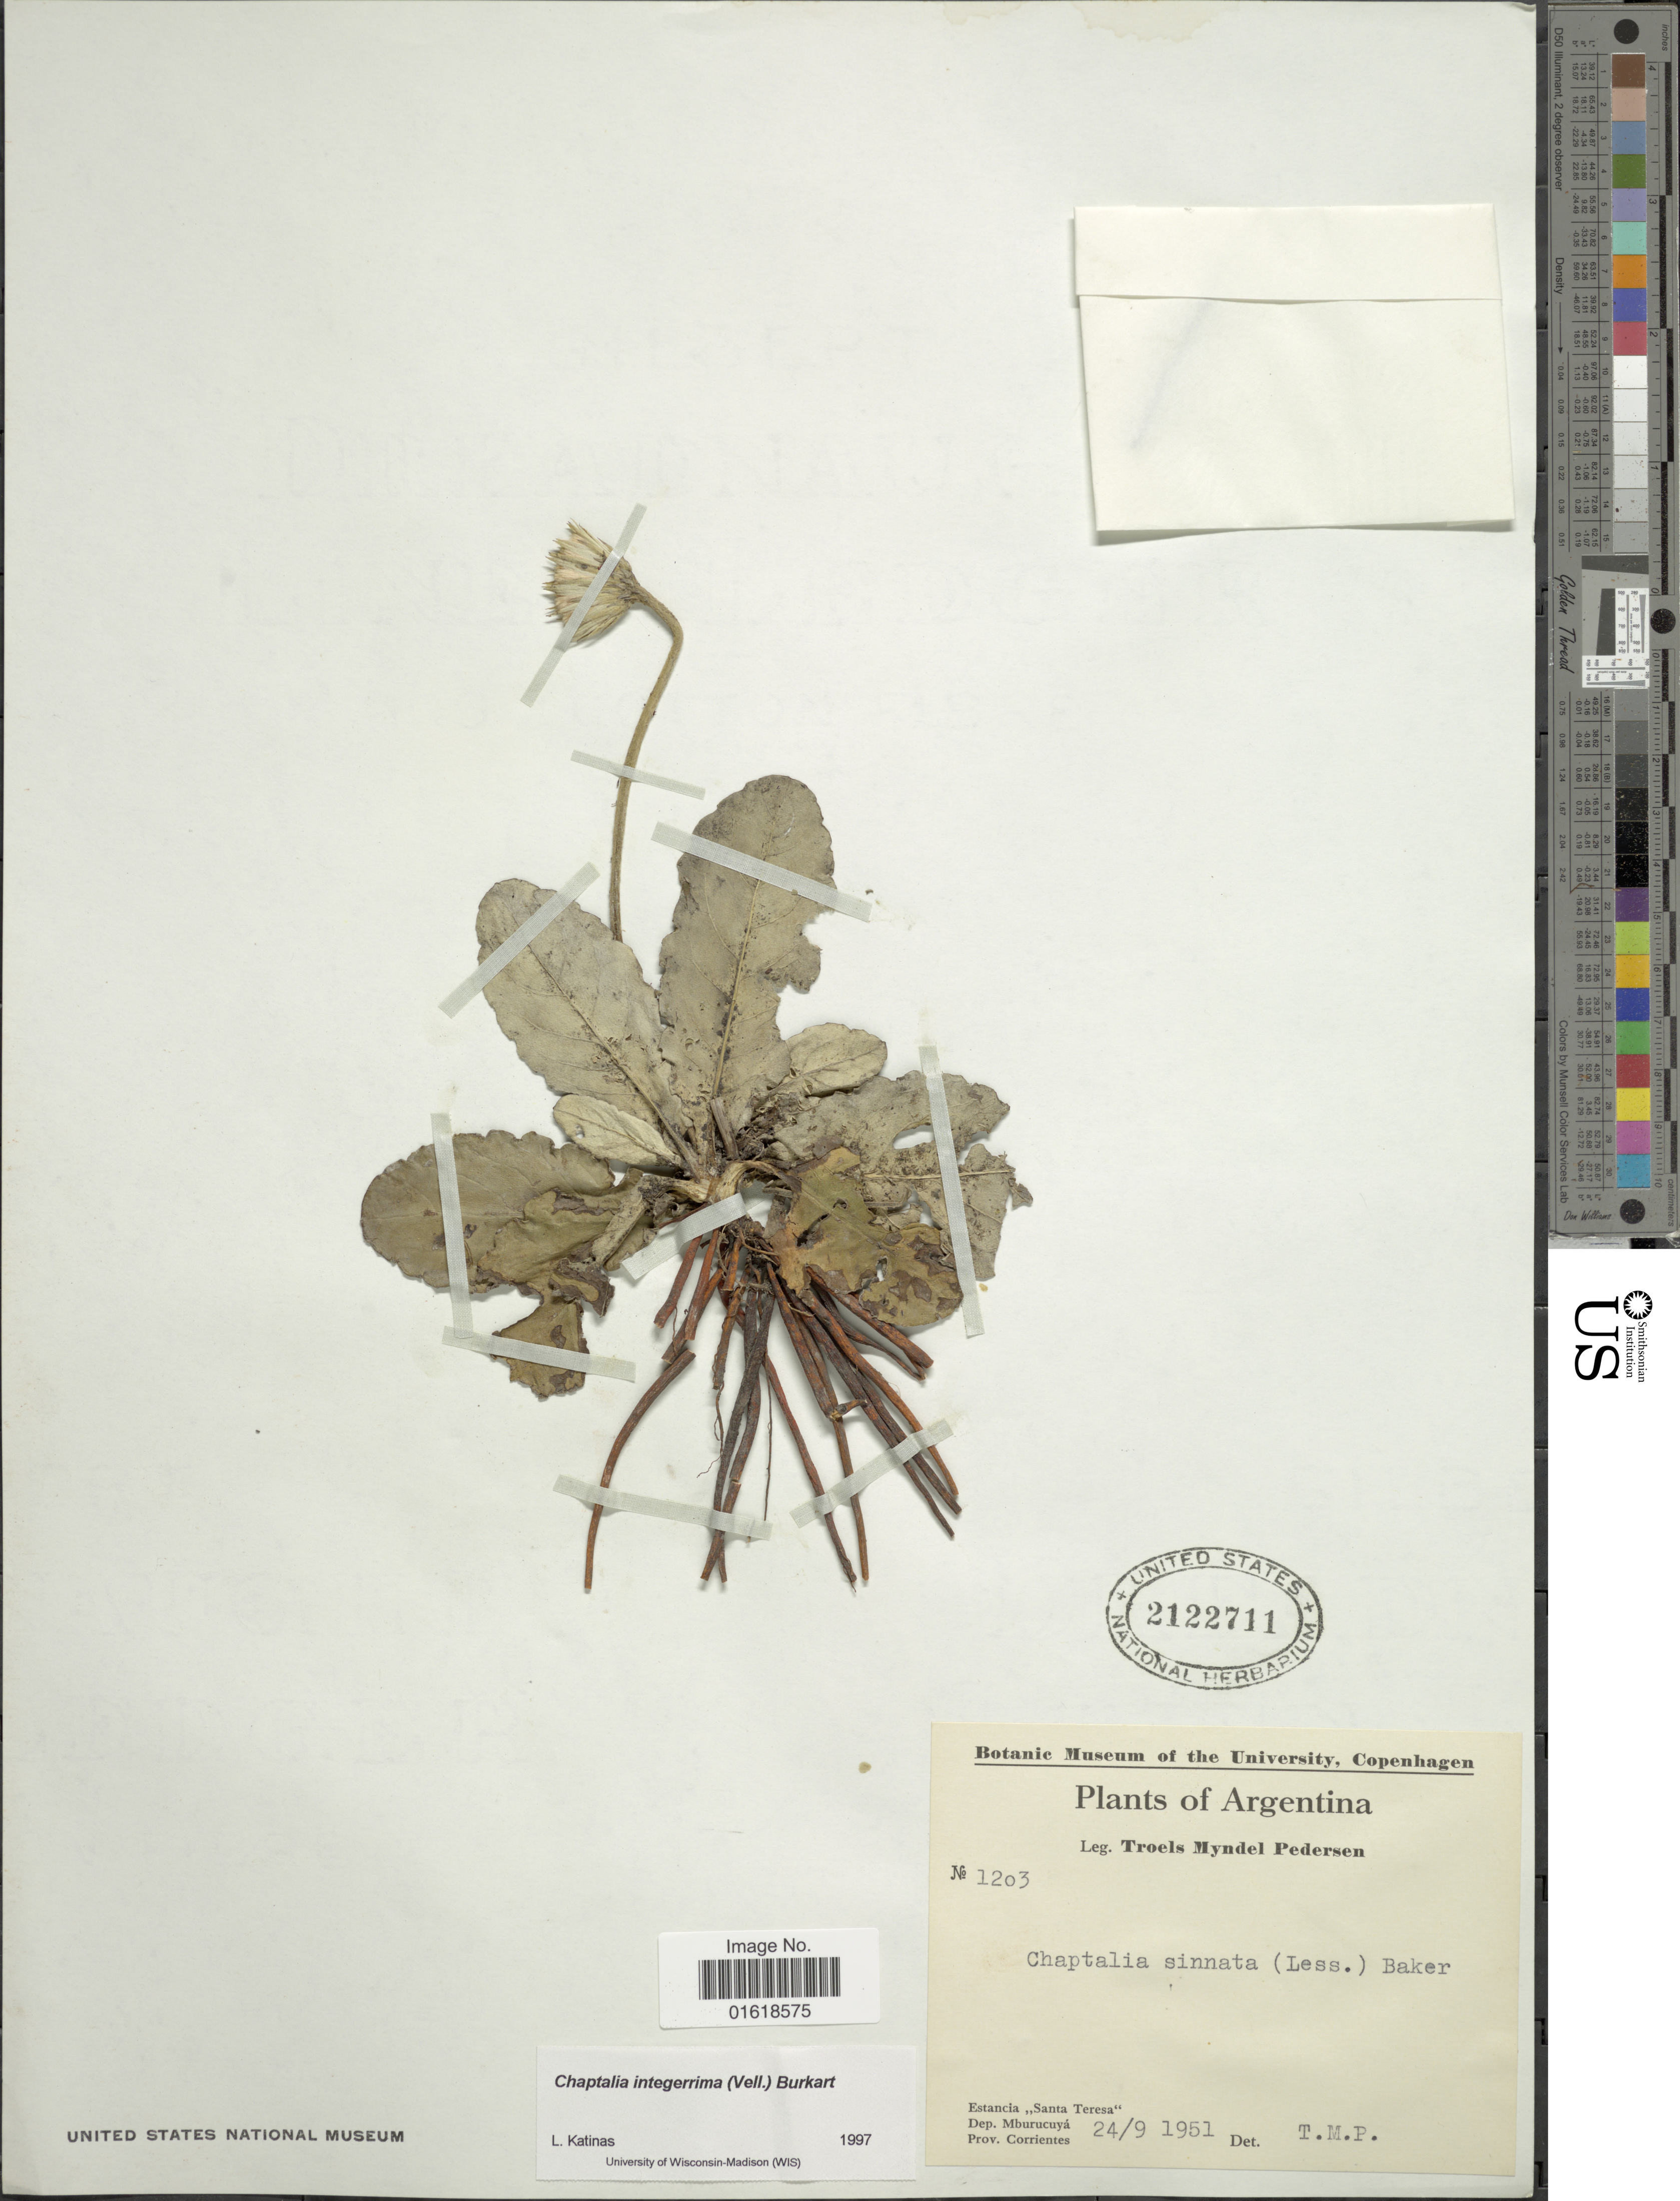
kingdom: Plantae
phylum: Tracheophyta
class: Magnoliopsida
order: Asterales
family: Asteraceae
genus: Chaptalia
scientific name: Chaptalia integerrima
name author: (Vell.) Burkart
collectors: T. Pederson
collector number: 1203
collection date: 1951-09-24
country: Argentina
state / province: Corrientes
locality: Estancia Santa Teress. Dep. Mburucuyá. Prov. Corrientes.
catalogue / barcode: US 2122711